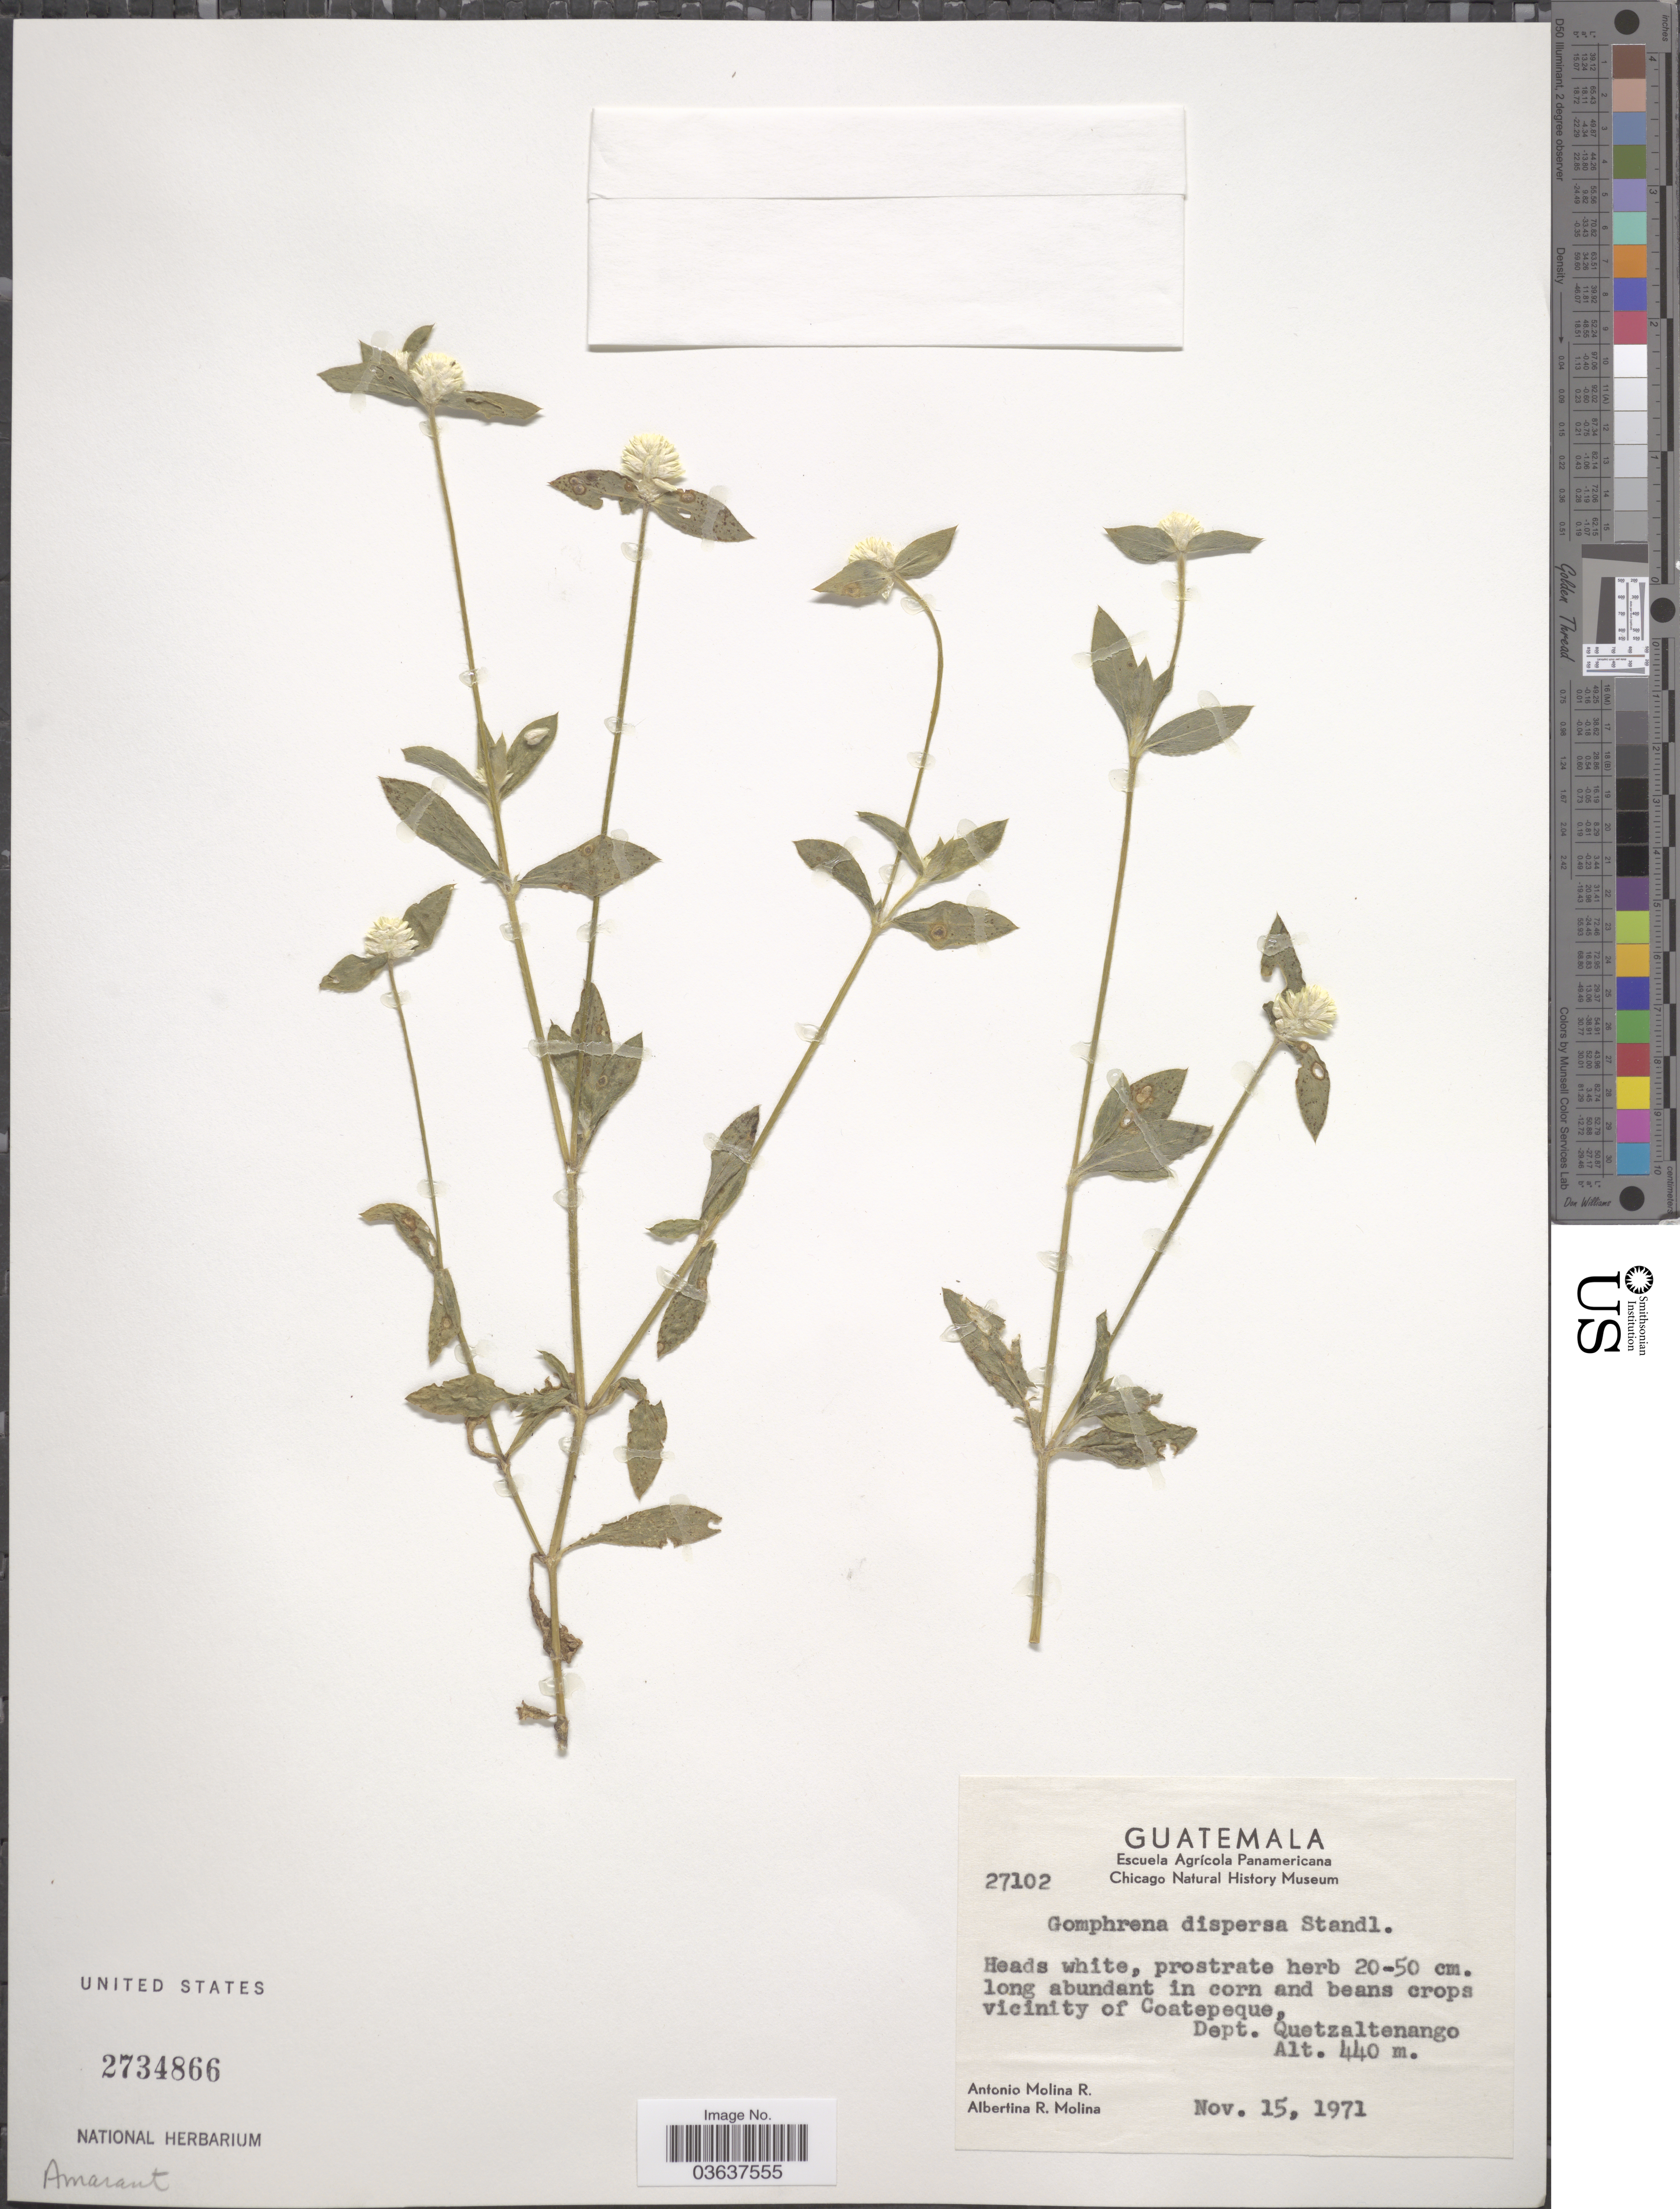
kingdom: Plantae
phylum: Tracheophyta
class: Magnoliopsida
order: Caryophyllales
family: Amaranthaceae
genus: Gomphrena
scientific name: Gomphrena dispersa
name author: Standl.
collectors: A. Molina R. & A. R. Molina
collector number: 27102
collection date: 1971-11-15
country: Guatemala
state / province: Quetzaltenango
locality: Vicinity of Coatepeque, Dept. Quetzaltenango.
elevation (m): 440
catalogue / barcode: US 2734866